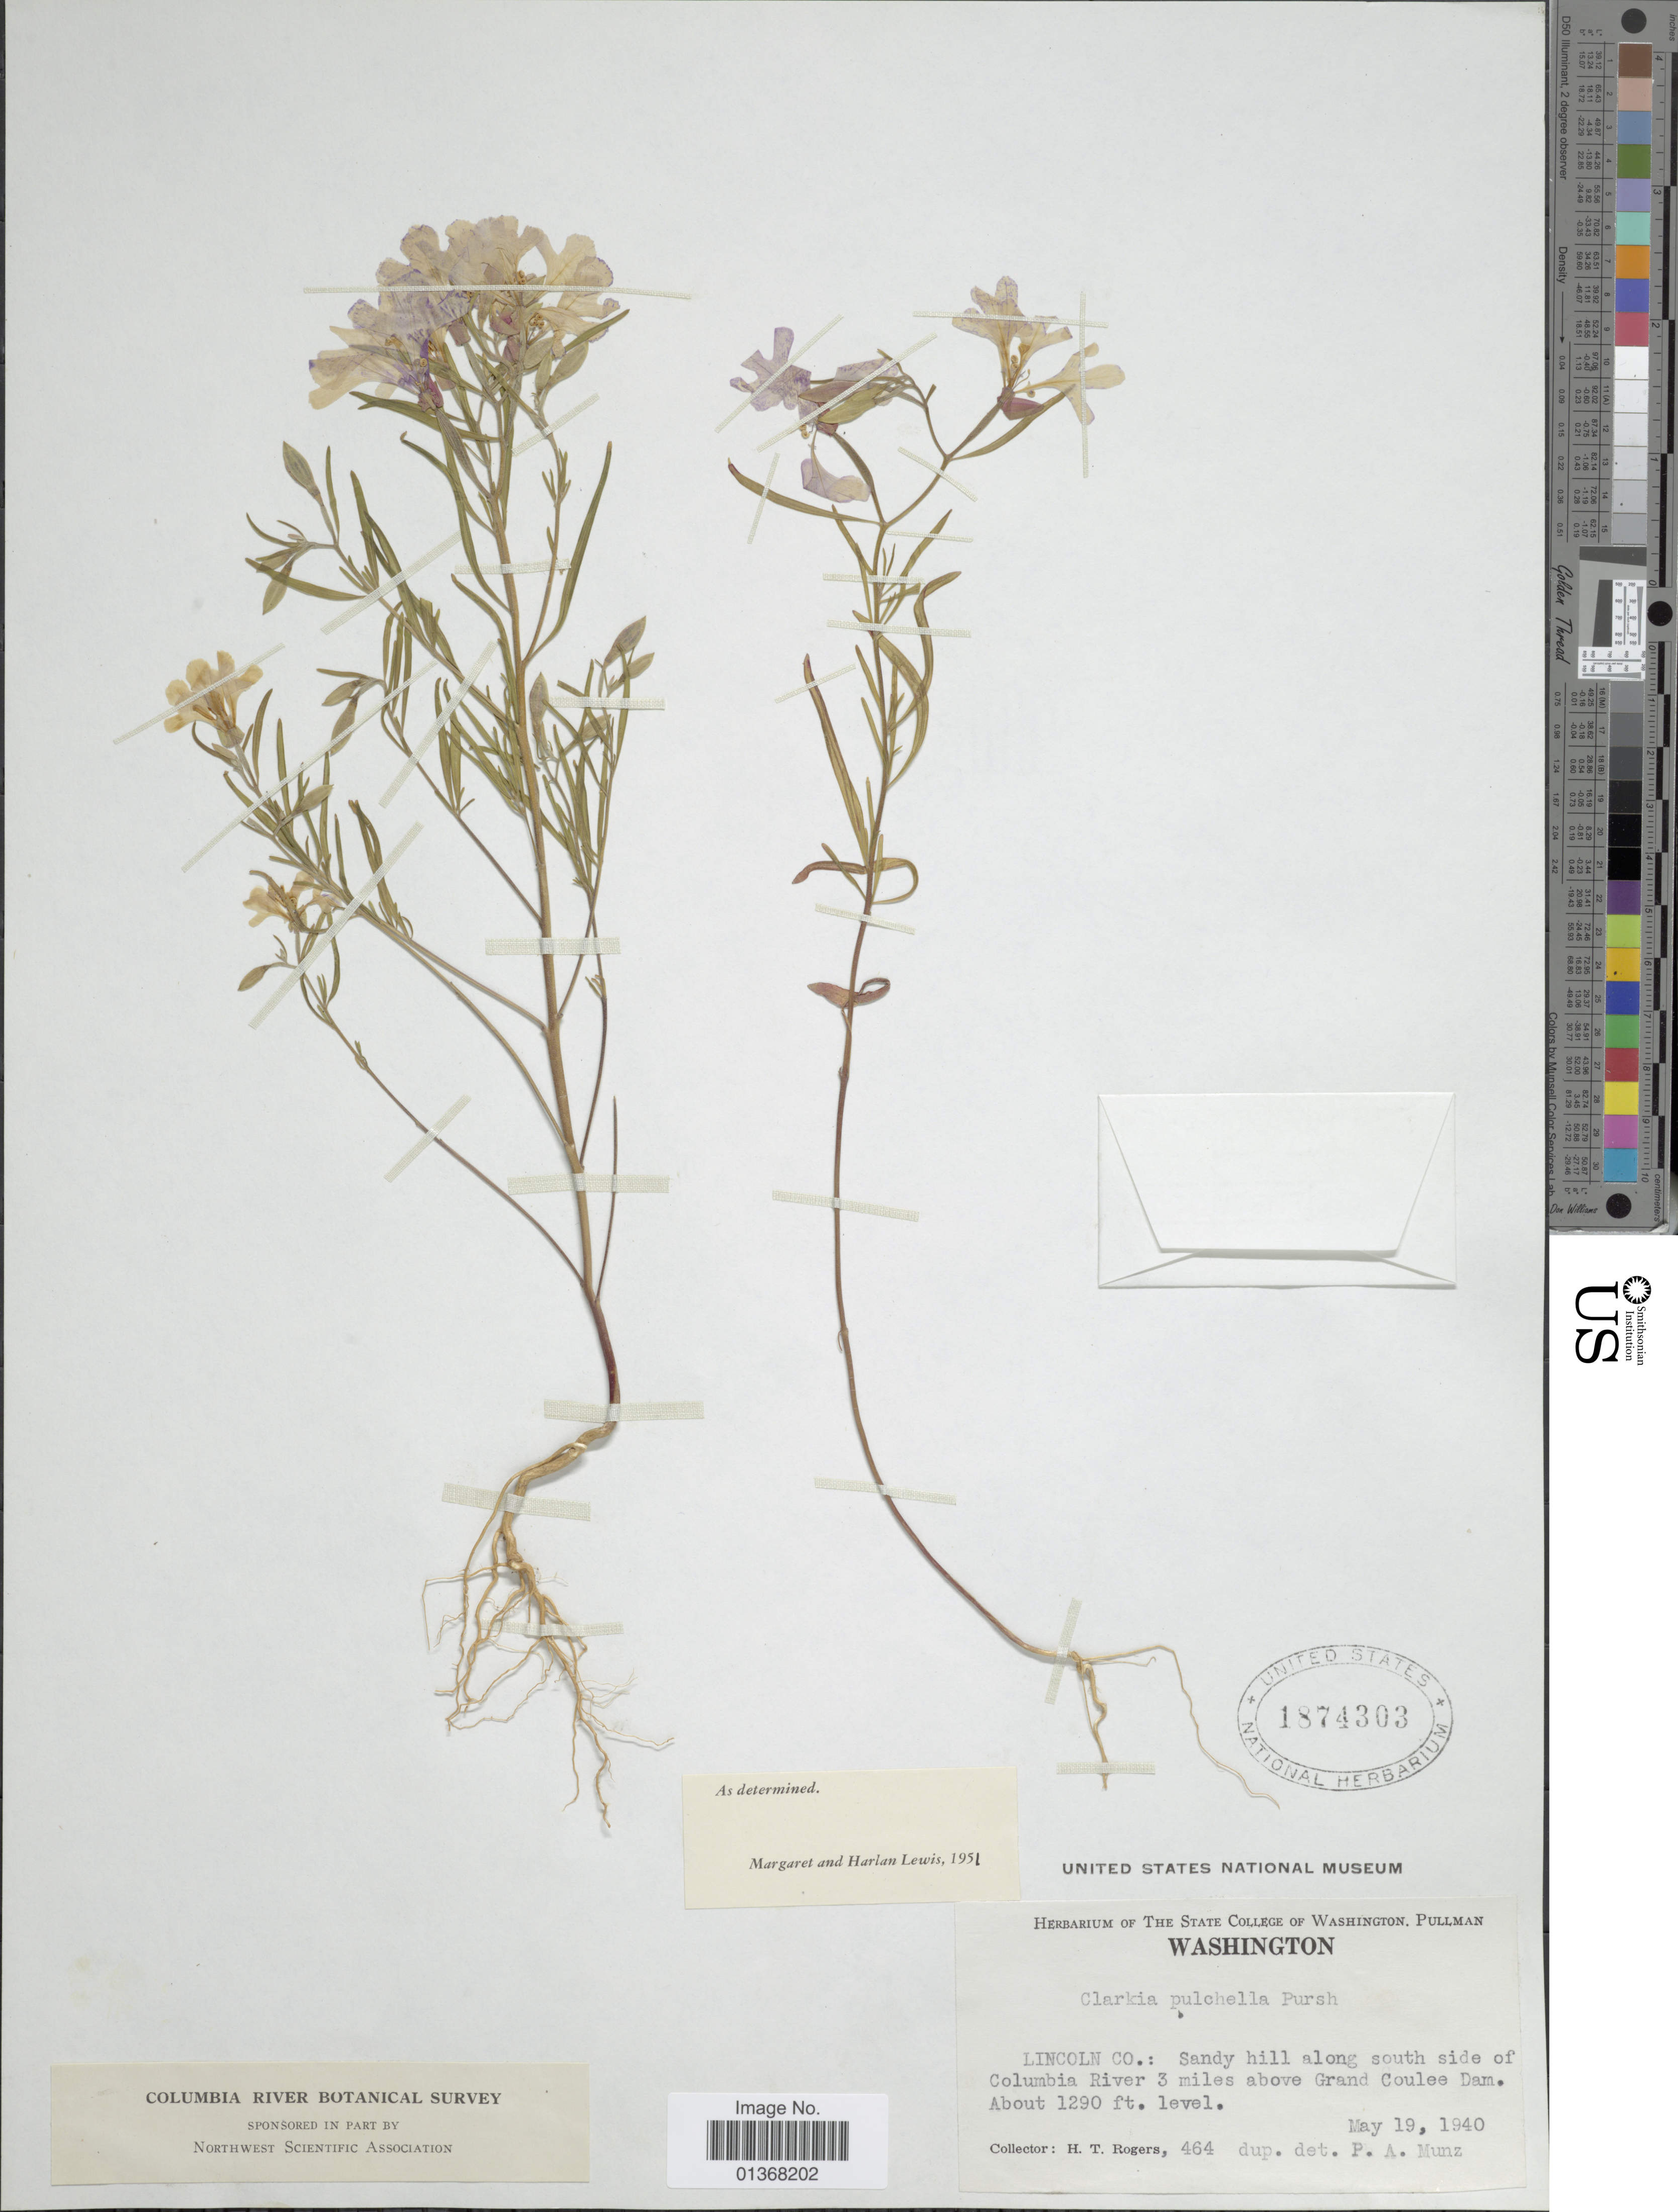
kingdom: Plantae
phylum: Tracheophyta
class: Magnoliopsida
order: Myrtales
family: Onagraceae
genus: Clarkia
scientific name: Clarkia pulchella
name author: Pursh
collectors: H. Rogers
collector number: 464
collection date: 1940-05-19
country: United States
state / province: Washington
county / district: Lincoln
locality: Lincoln Co.: Sandy hill along south side of Columbia River 3 miles above Grand Coulee Dam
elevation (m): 393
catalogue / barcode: US 1874303